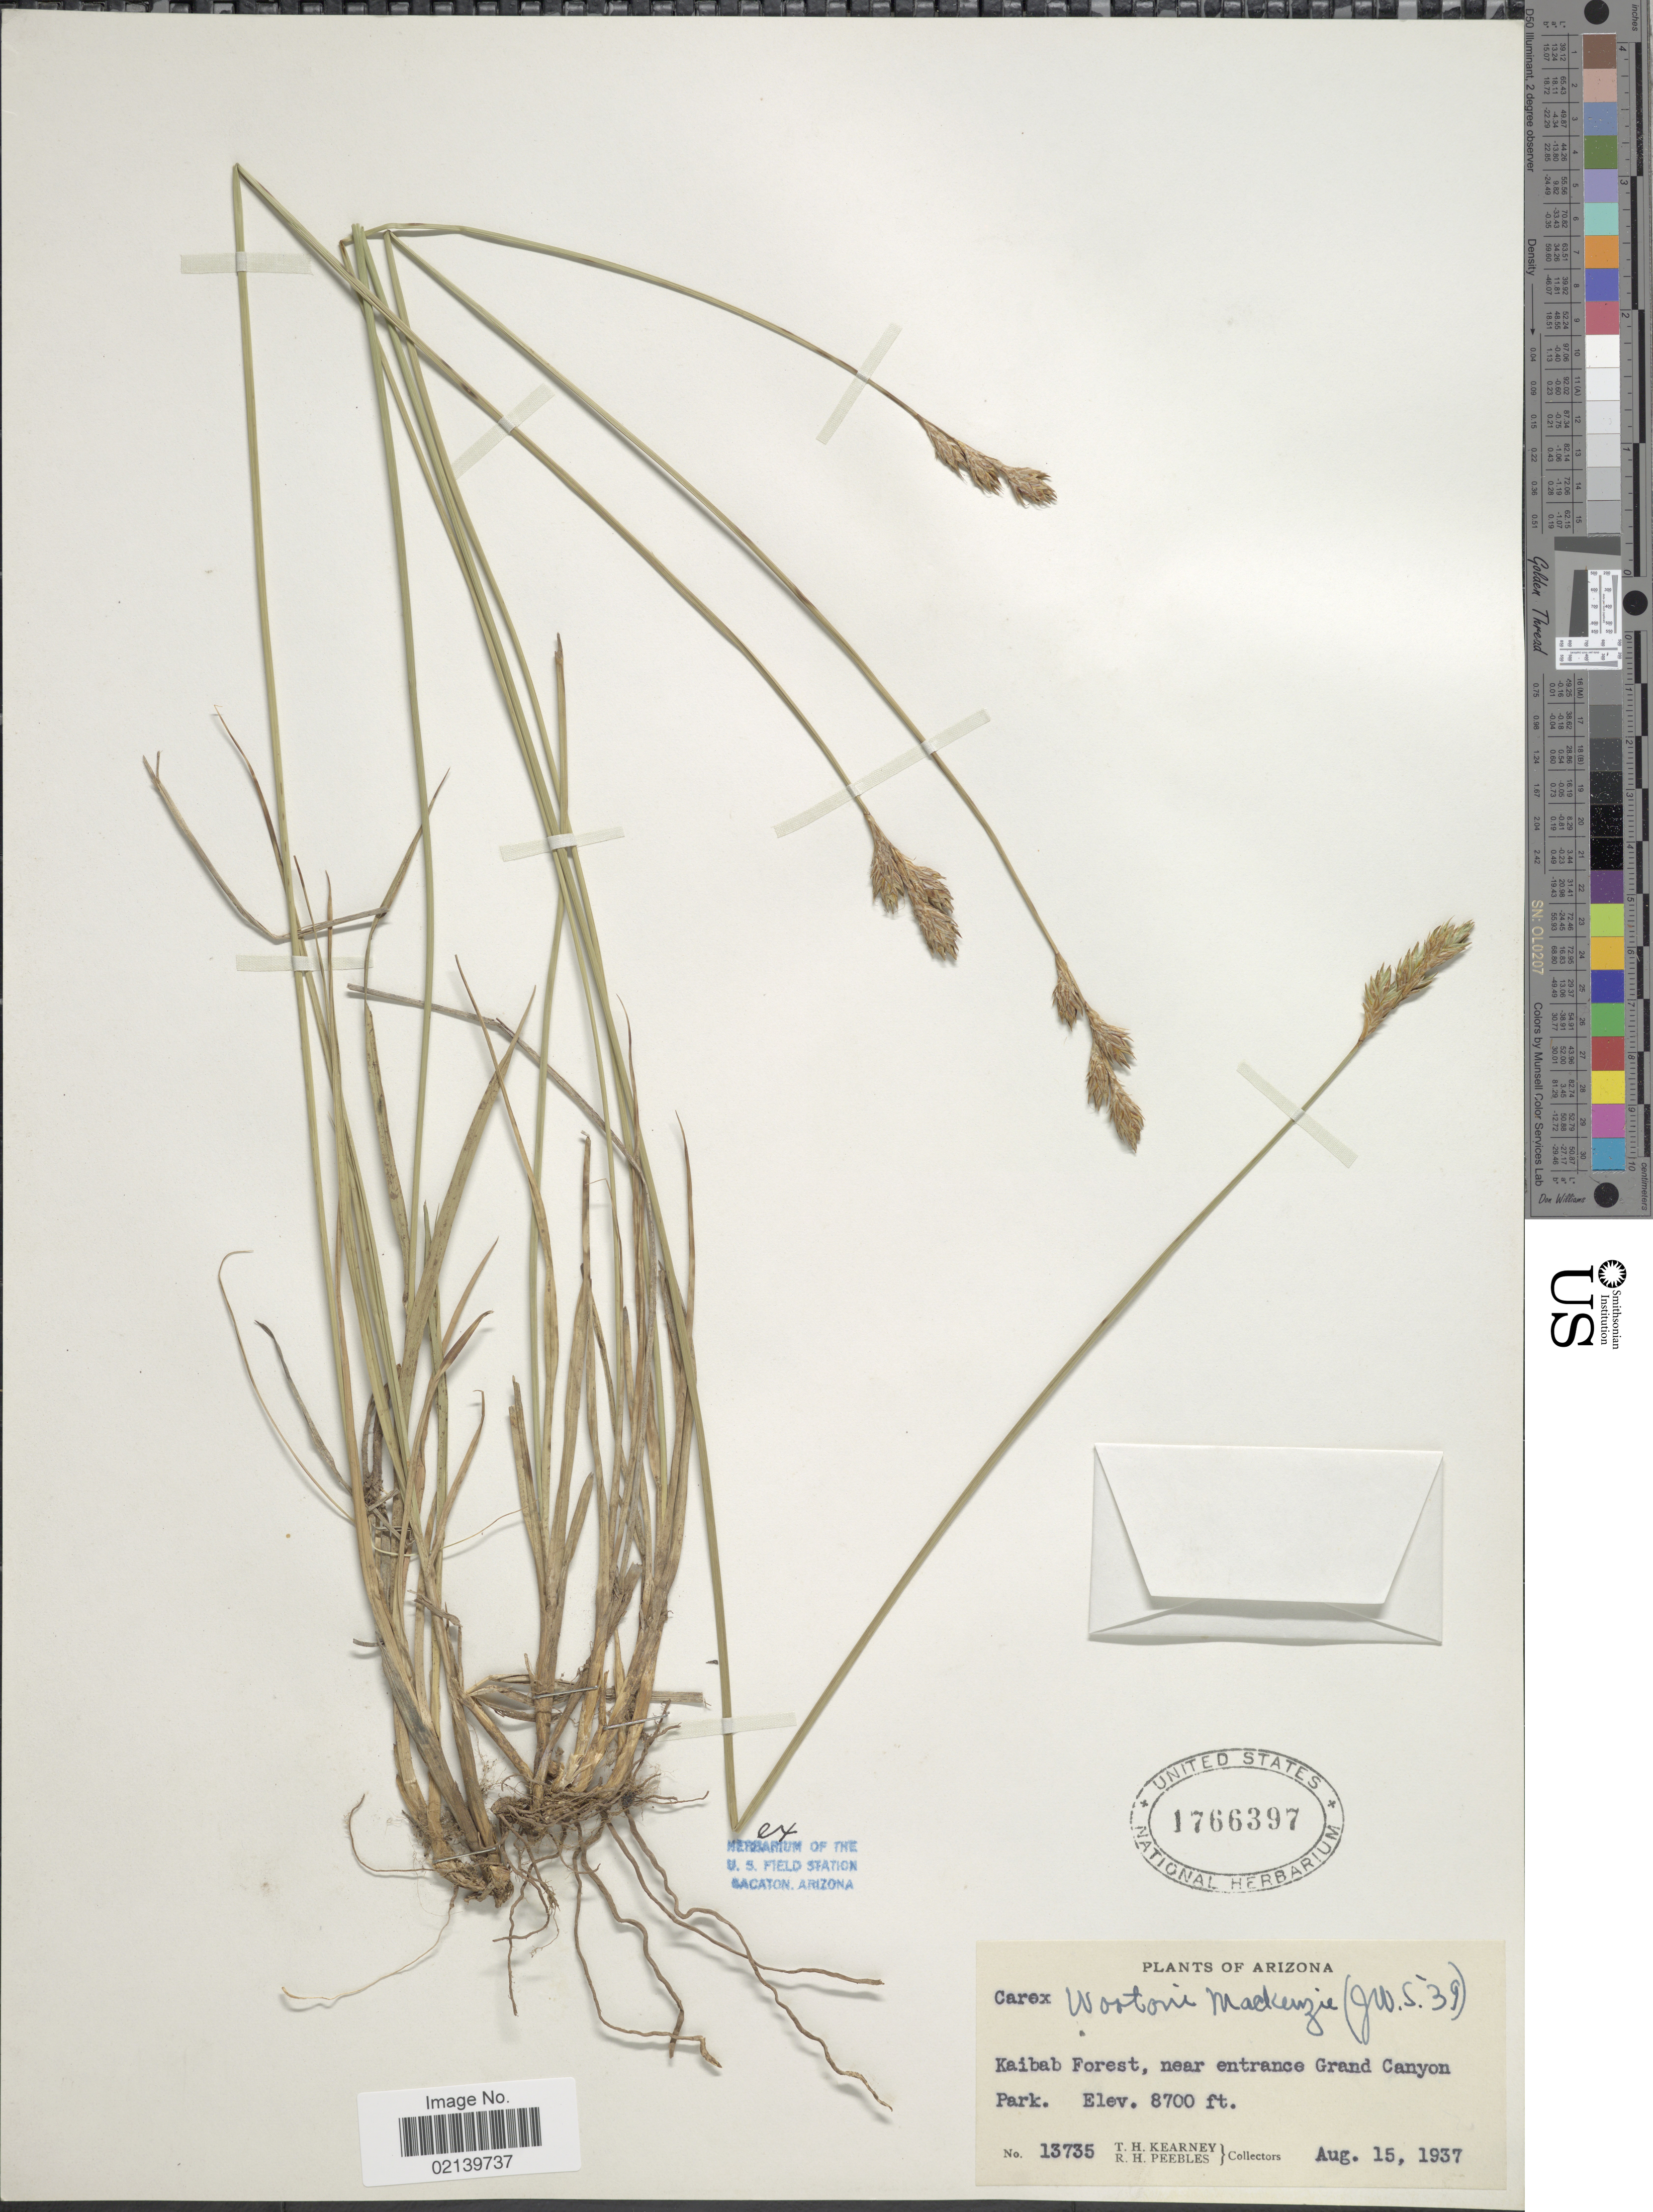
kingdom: Plantae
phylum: Tracheophyta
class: Liliopsida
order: Poales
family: Cyperaceae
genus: Carex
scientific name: Carex wootonii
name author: Mack.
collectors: T. H. Kearney & R. H. Peebles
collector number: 13735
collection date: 1937-08-15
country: United States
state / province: Arizona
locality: Kaibab Forest, near entrance Grand Canyon Park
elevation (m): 2652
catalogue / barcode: US 1766397